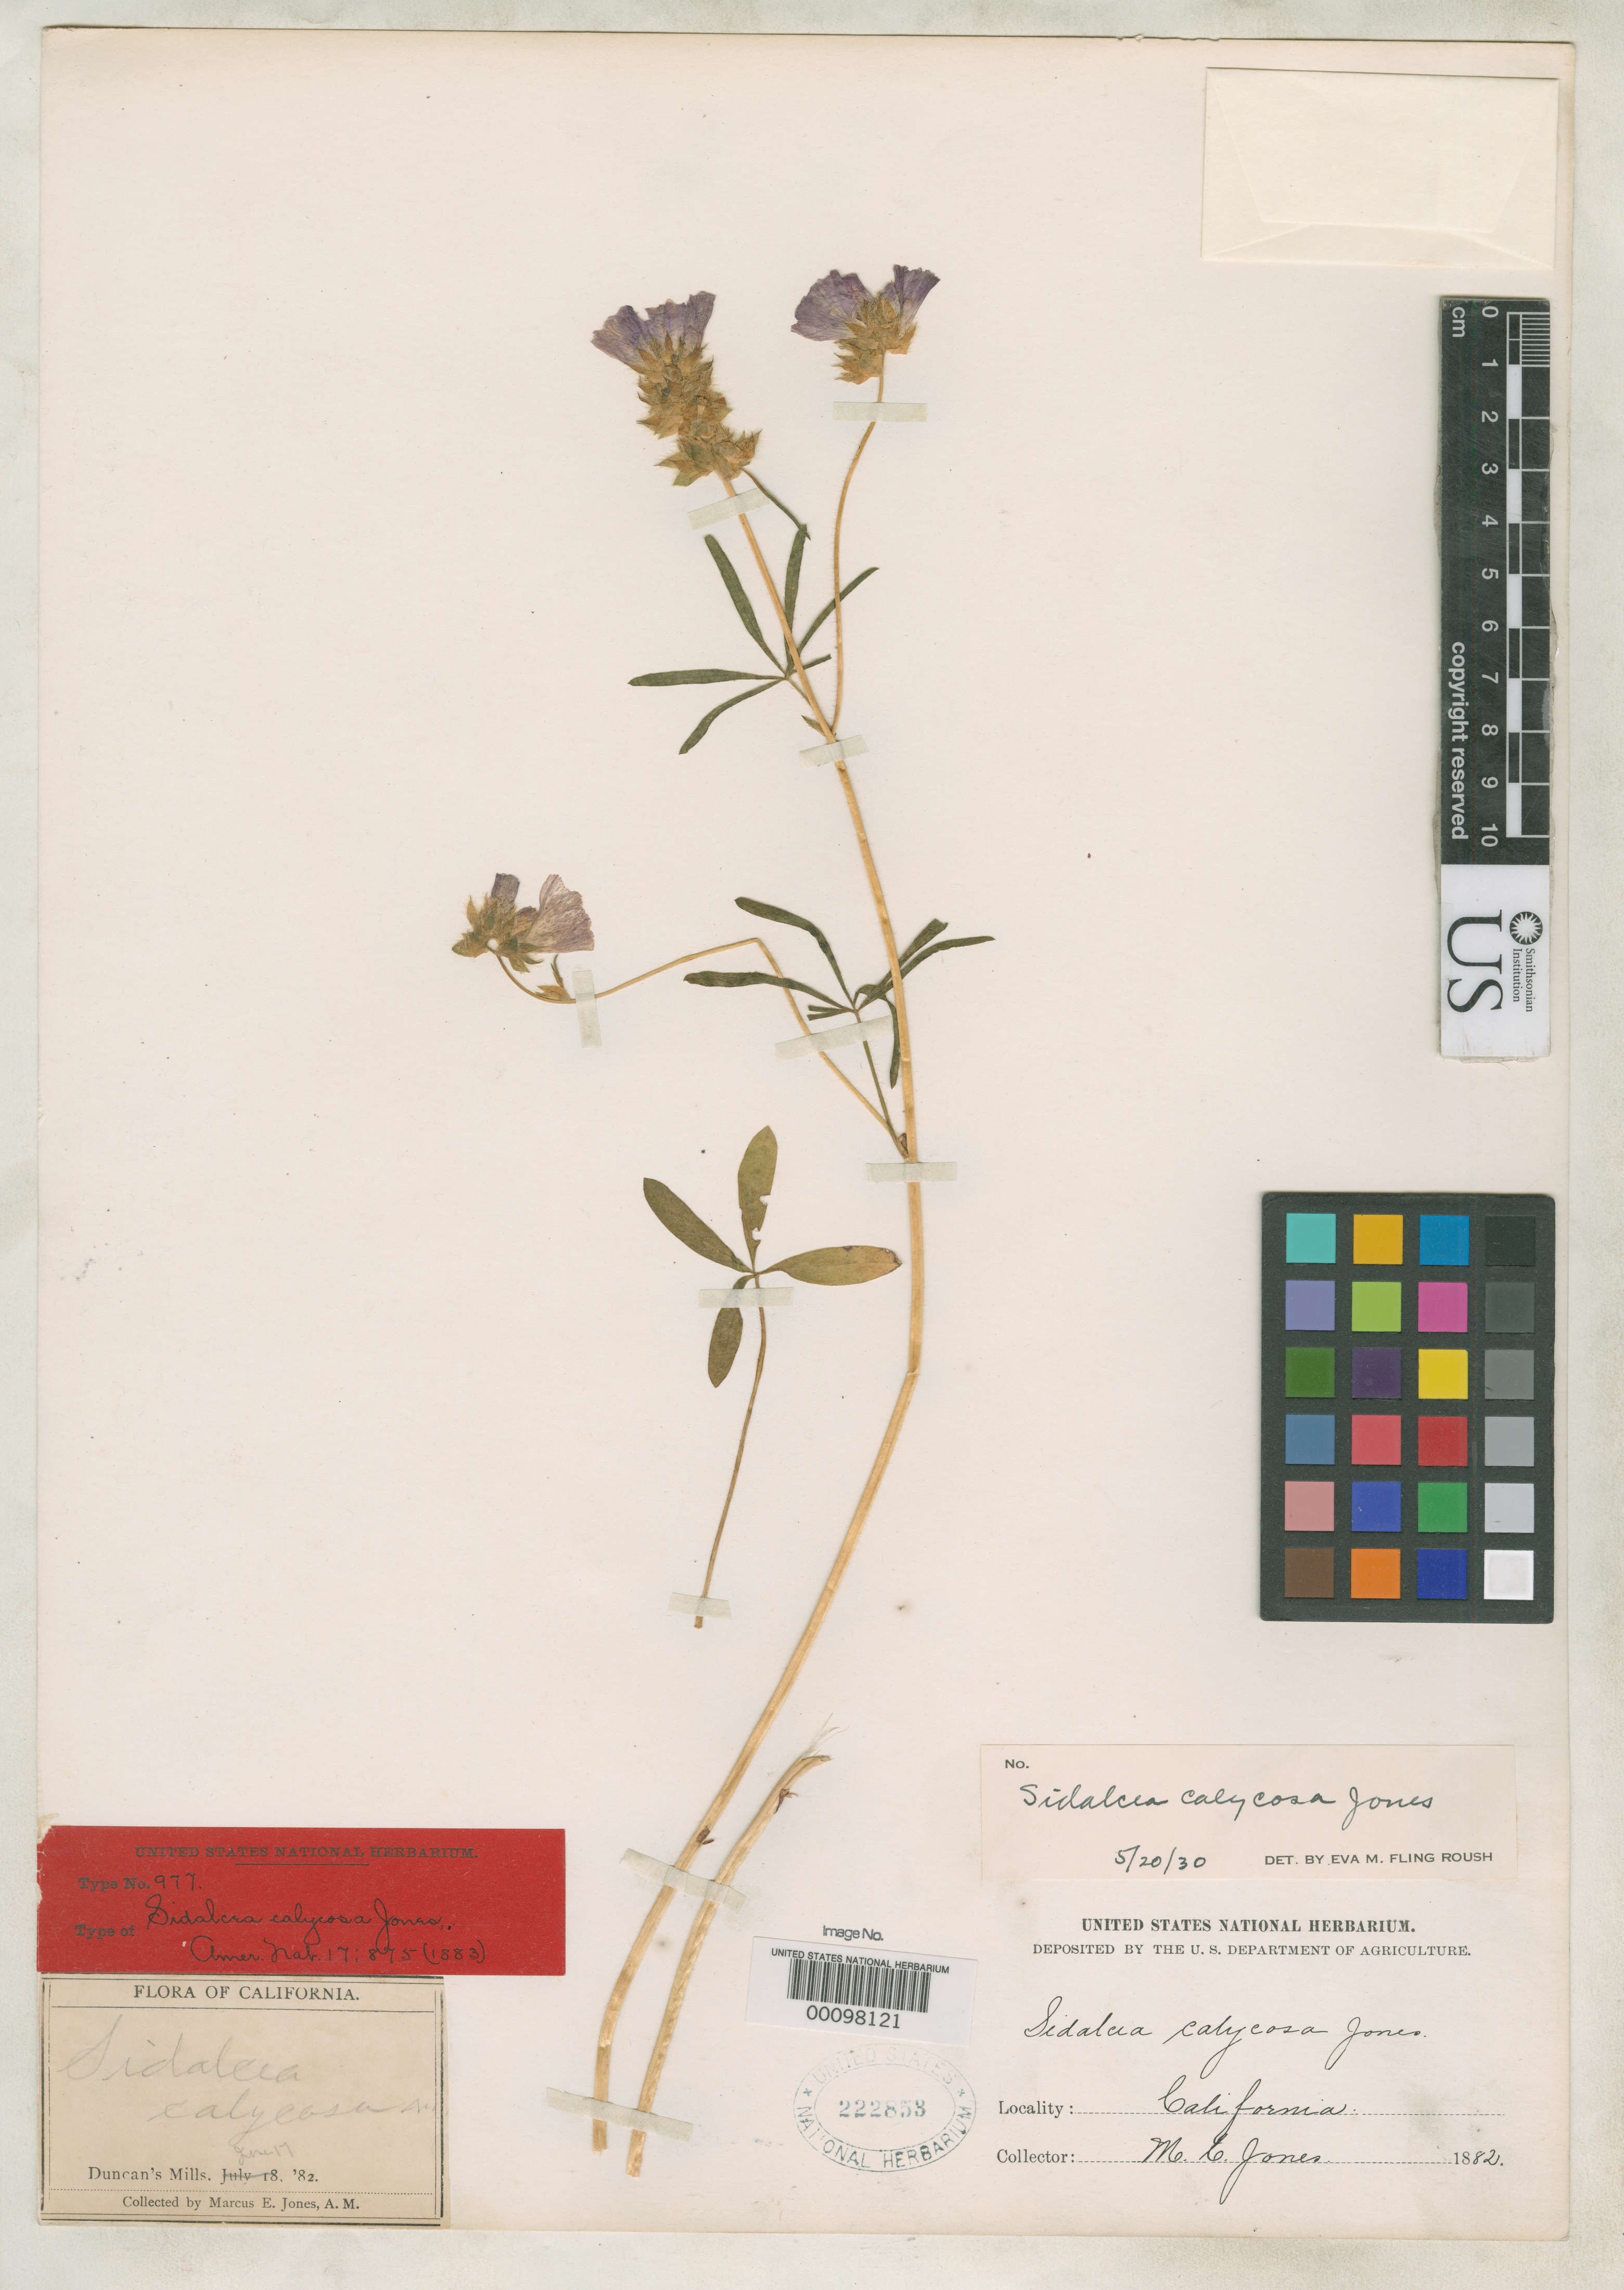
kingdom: Plantae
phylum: Tracheophyta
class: Magnoliopsida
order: Malvales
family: Malvaceae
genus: Sidalcea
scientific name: Sidalcea calycosa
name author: M.E. Jones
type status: Isotype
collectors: M. E. Jones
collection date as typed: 17 Jun 1882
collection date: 1882-06-17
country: United States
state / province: California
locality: Duncan's Mill.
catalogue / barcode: US 222853